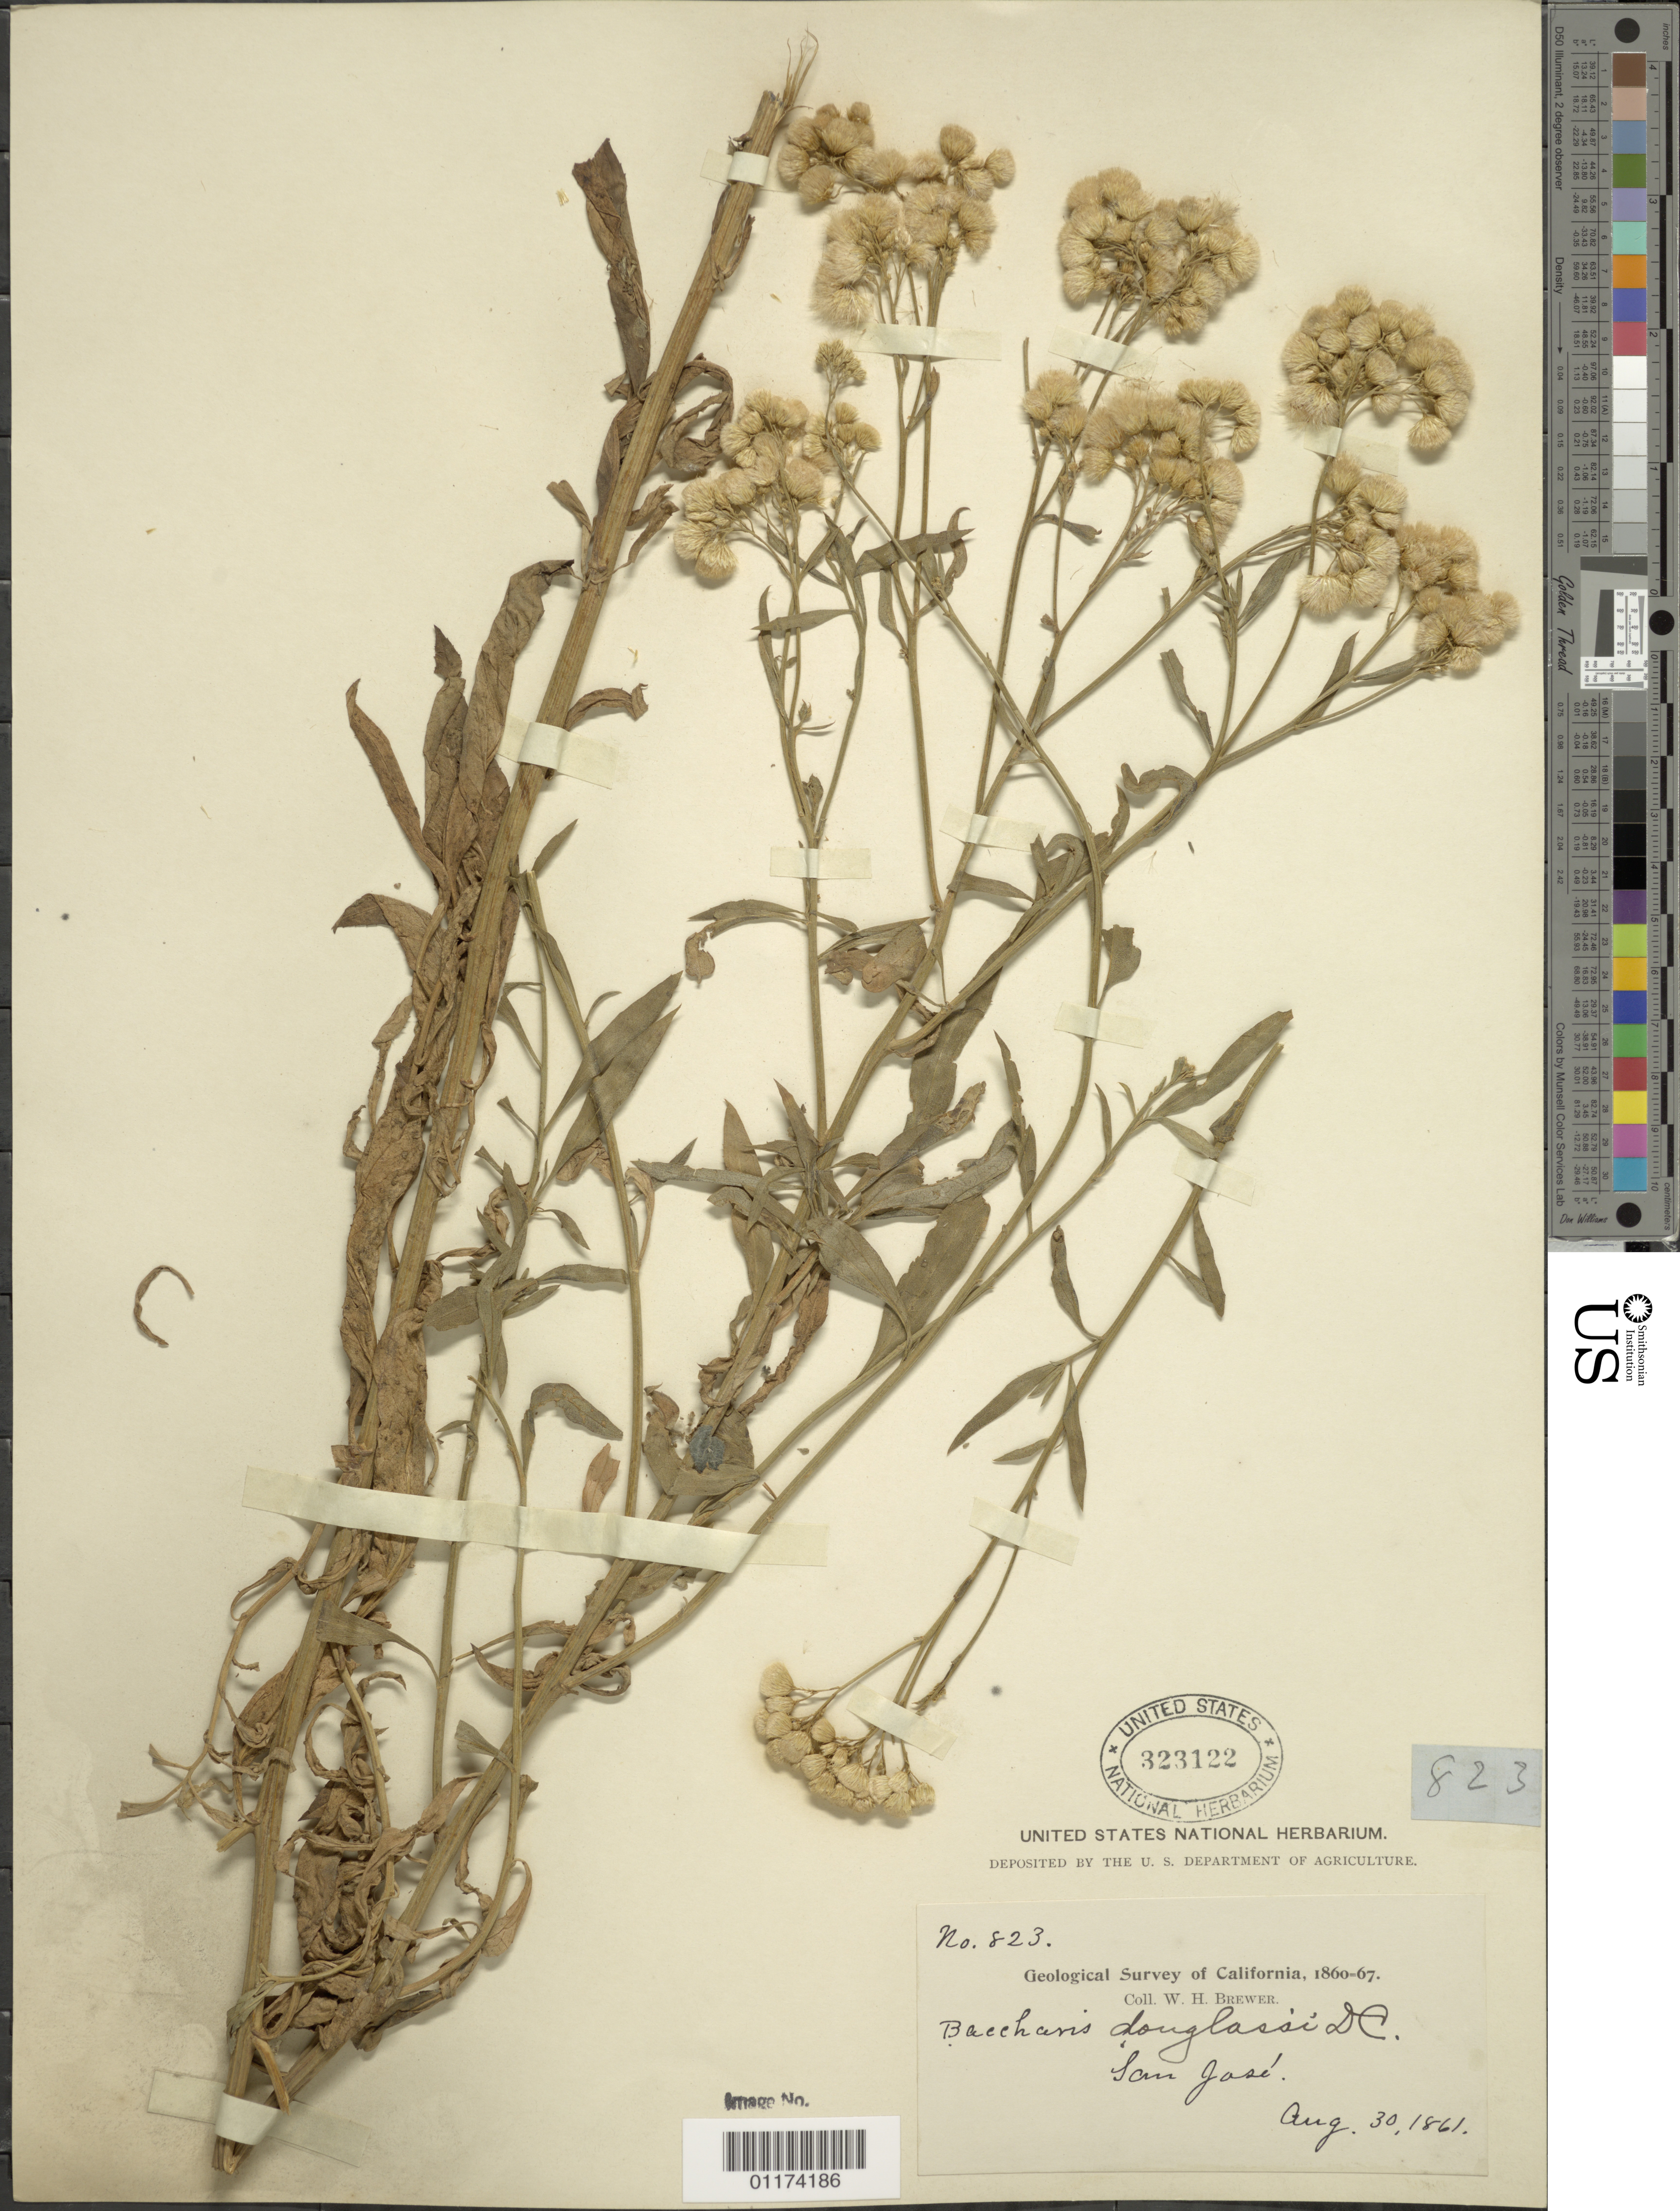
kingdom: Plantae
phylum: Tracheophyta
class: Magnoliopsida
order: Asterales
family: Asteraceae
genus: Baccharis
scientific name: Baccharis douglasii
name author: DC.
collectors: W. H. Brewer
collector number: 823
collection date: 1861-08-30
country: United States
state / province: California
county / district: Santa Clara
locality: San Jose.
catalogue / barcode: US 323122